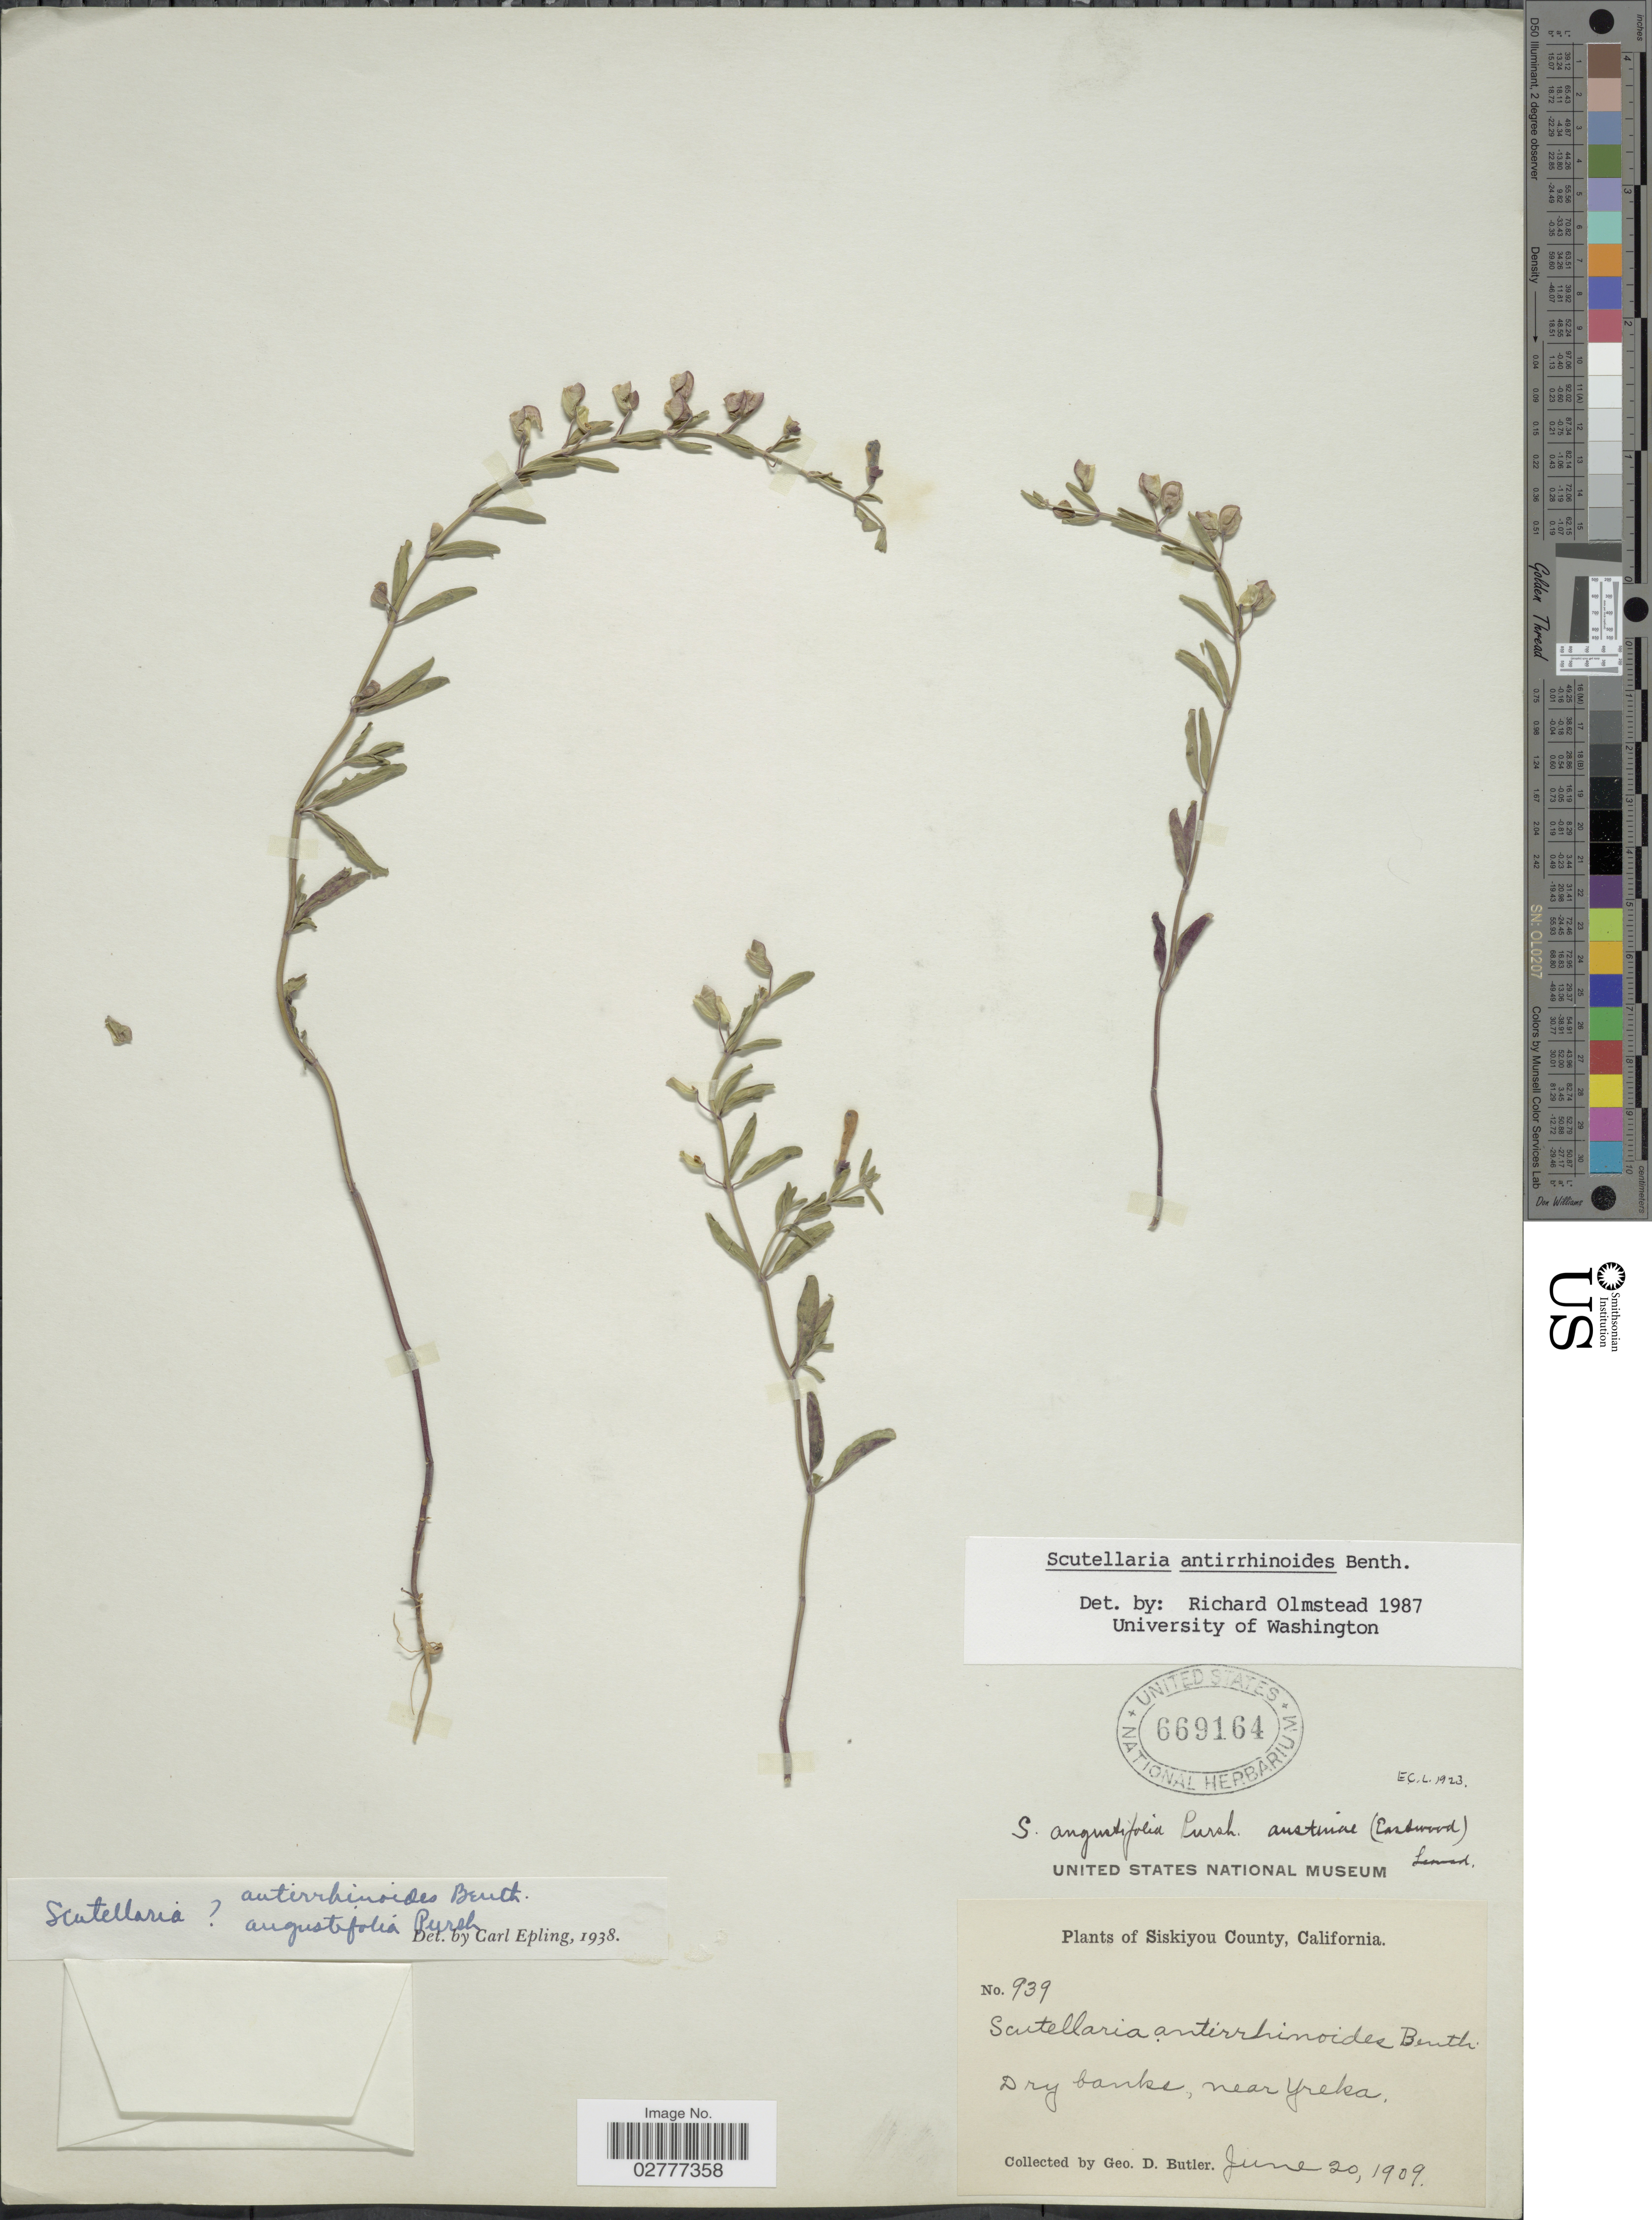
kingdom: Plantae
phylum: Tracheophyta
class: Magnoliopsida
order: Lamiales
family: Lamiaceae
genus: Scutellaria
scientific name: Scutellaria antirrhinoides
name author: Benth.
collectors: G. D. Butler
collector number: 939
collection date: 1909-06-20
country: United States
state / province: California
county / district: Siskiyou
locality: Siskiyou County. Dry banks, near Yreka.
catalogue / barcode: US 669164